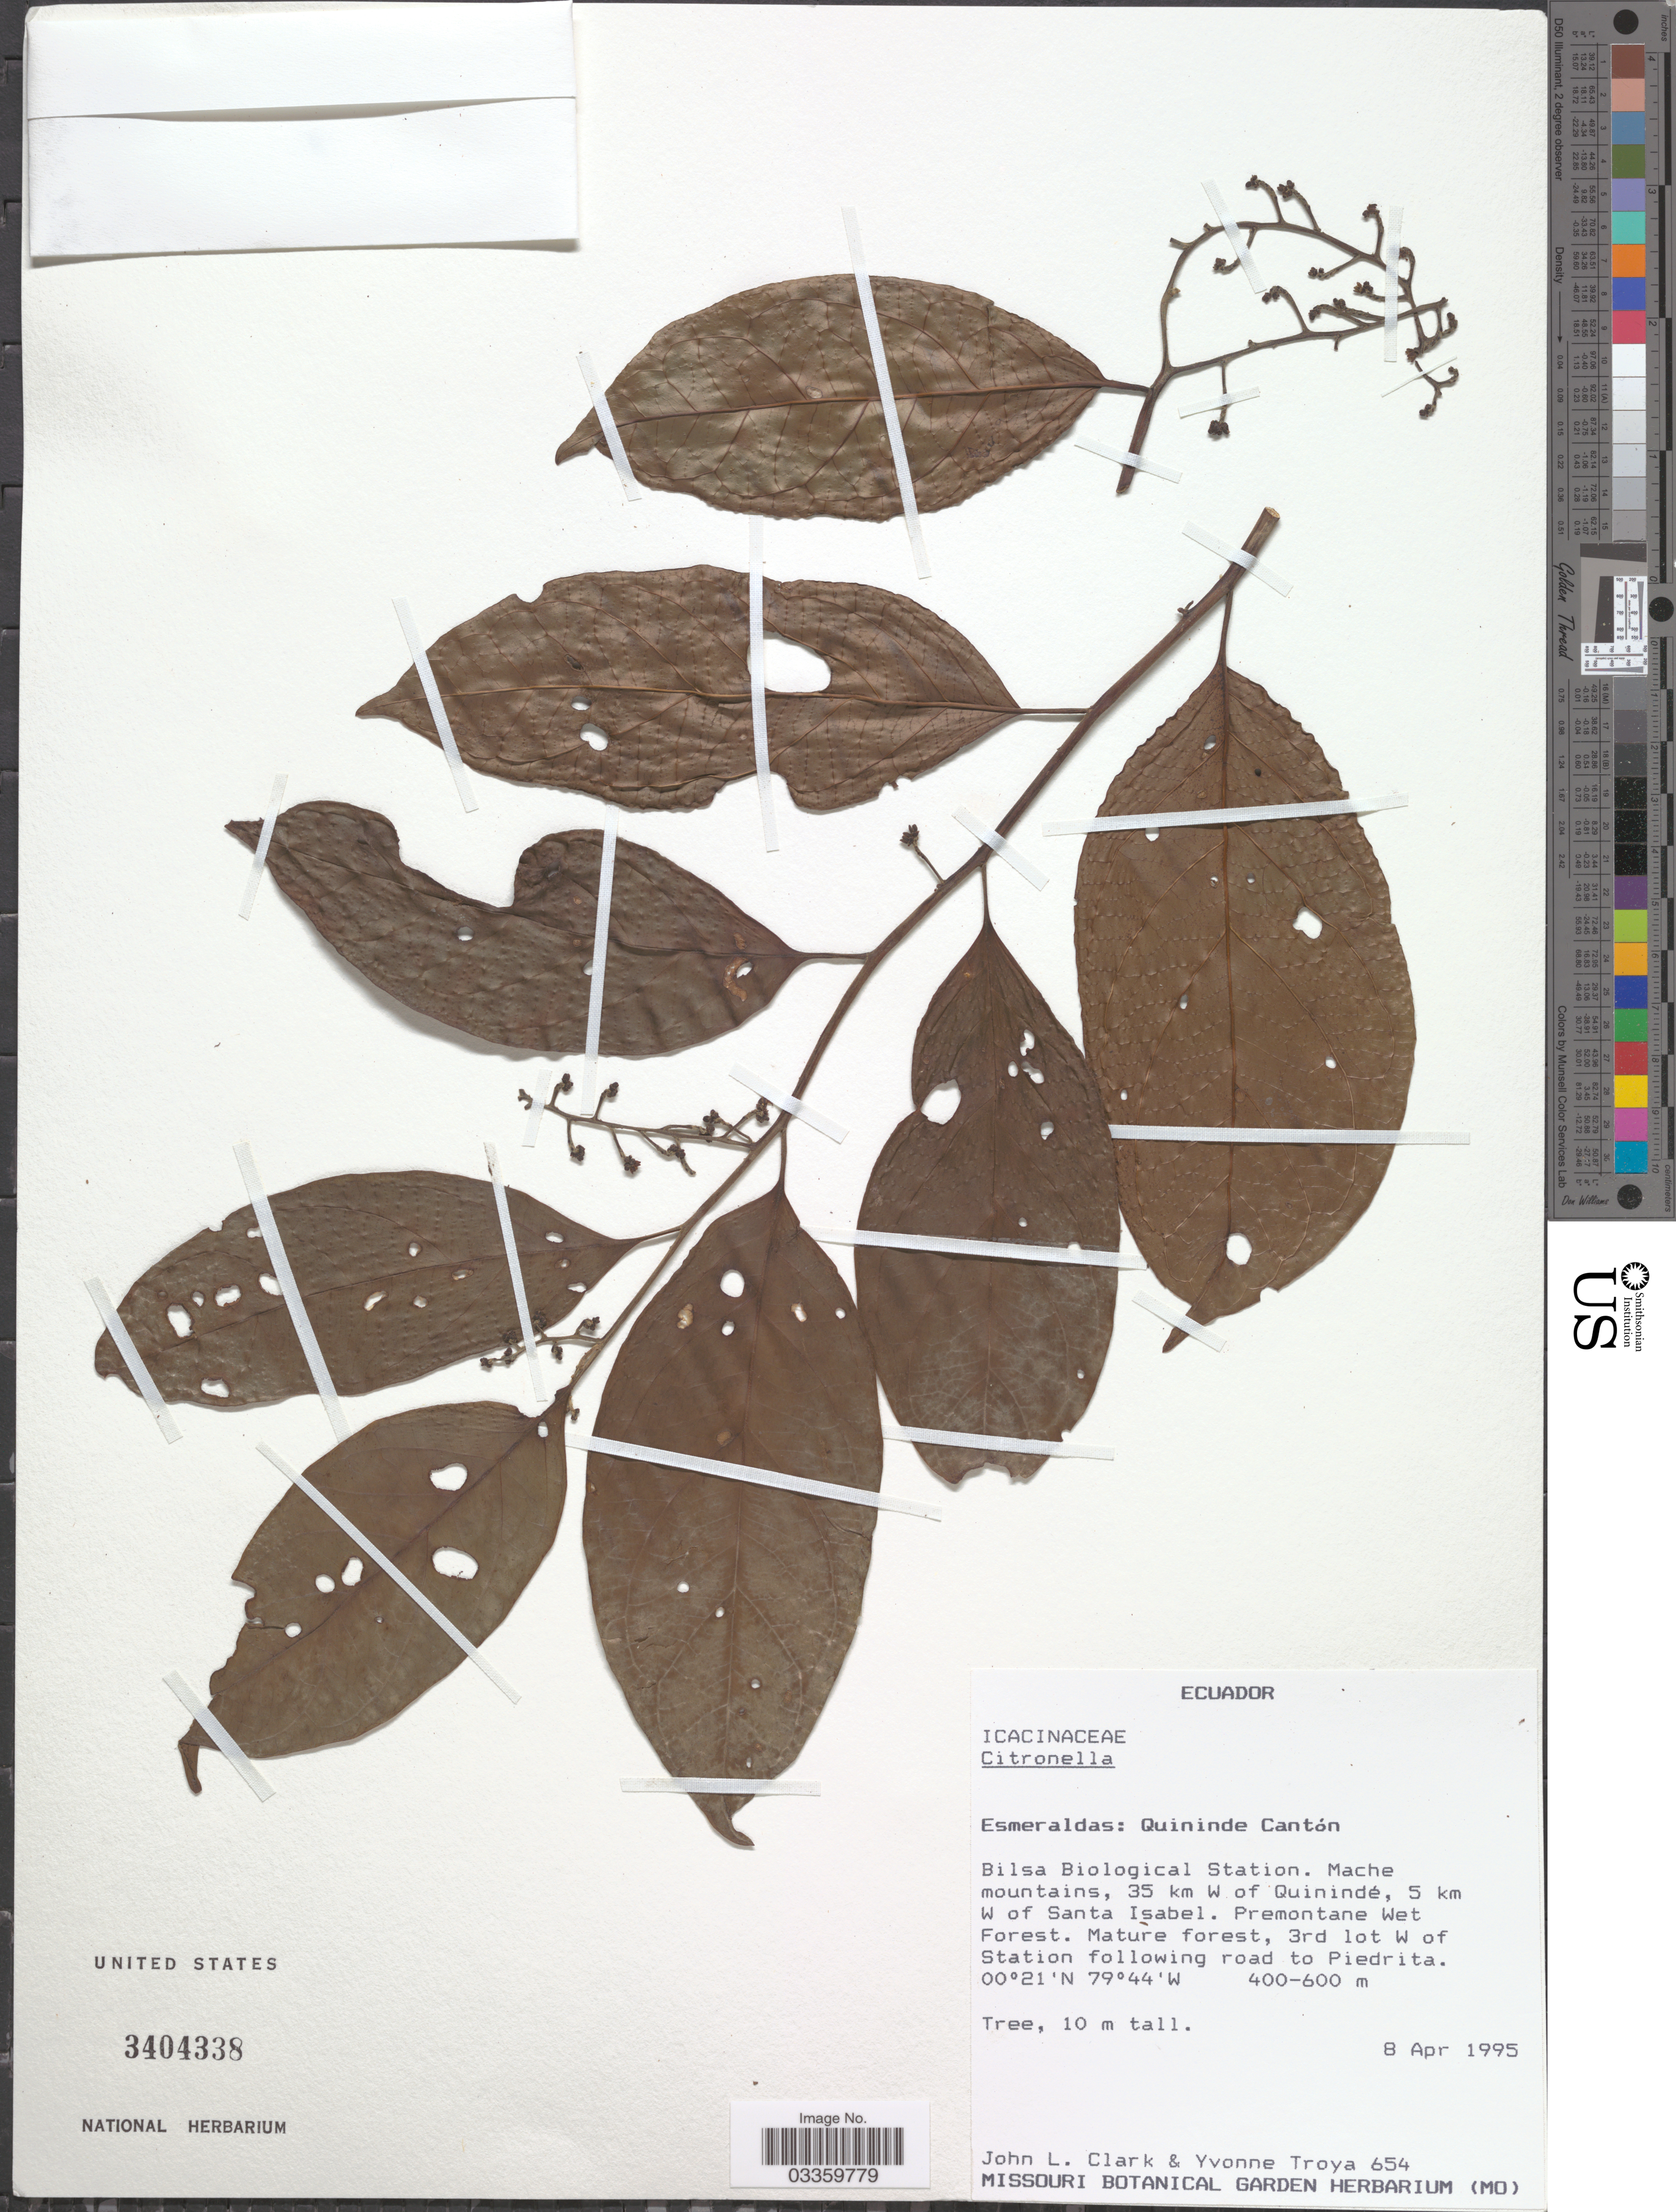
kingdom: Plantae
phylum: Tracheophyta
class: Magnoliopsida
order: Cardiopteridales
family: Cardiopteridaceae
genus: Citronella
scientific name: Citronella sp.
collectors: J. L. Clark & Y. Troya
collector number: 654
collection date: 1995-04-08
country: Ecuador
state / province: Esmeraldas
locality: Quininde Cantón. Bilsa Biological Station. Mache mountains, 35 km W of Quinindé, 5 km W of Santa Isabel. Premontane Wet Forest. Mature forest, 3rd lot W of Station following road to Piedrita.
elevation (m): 400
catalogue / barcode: US 3404338